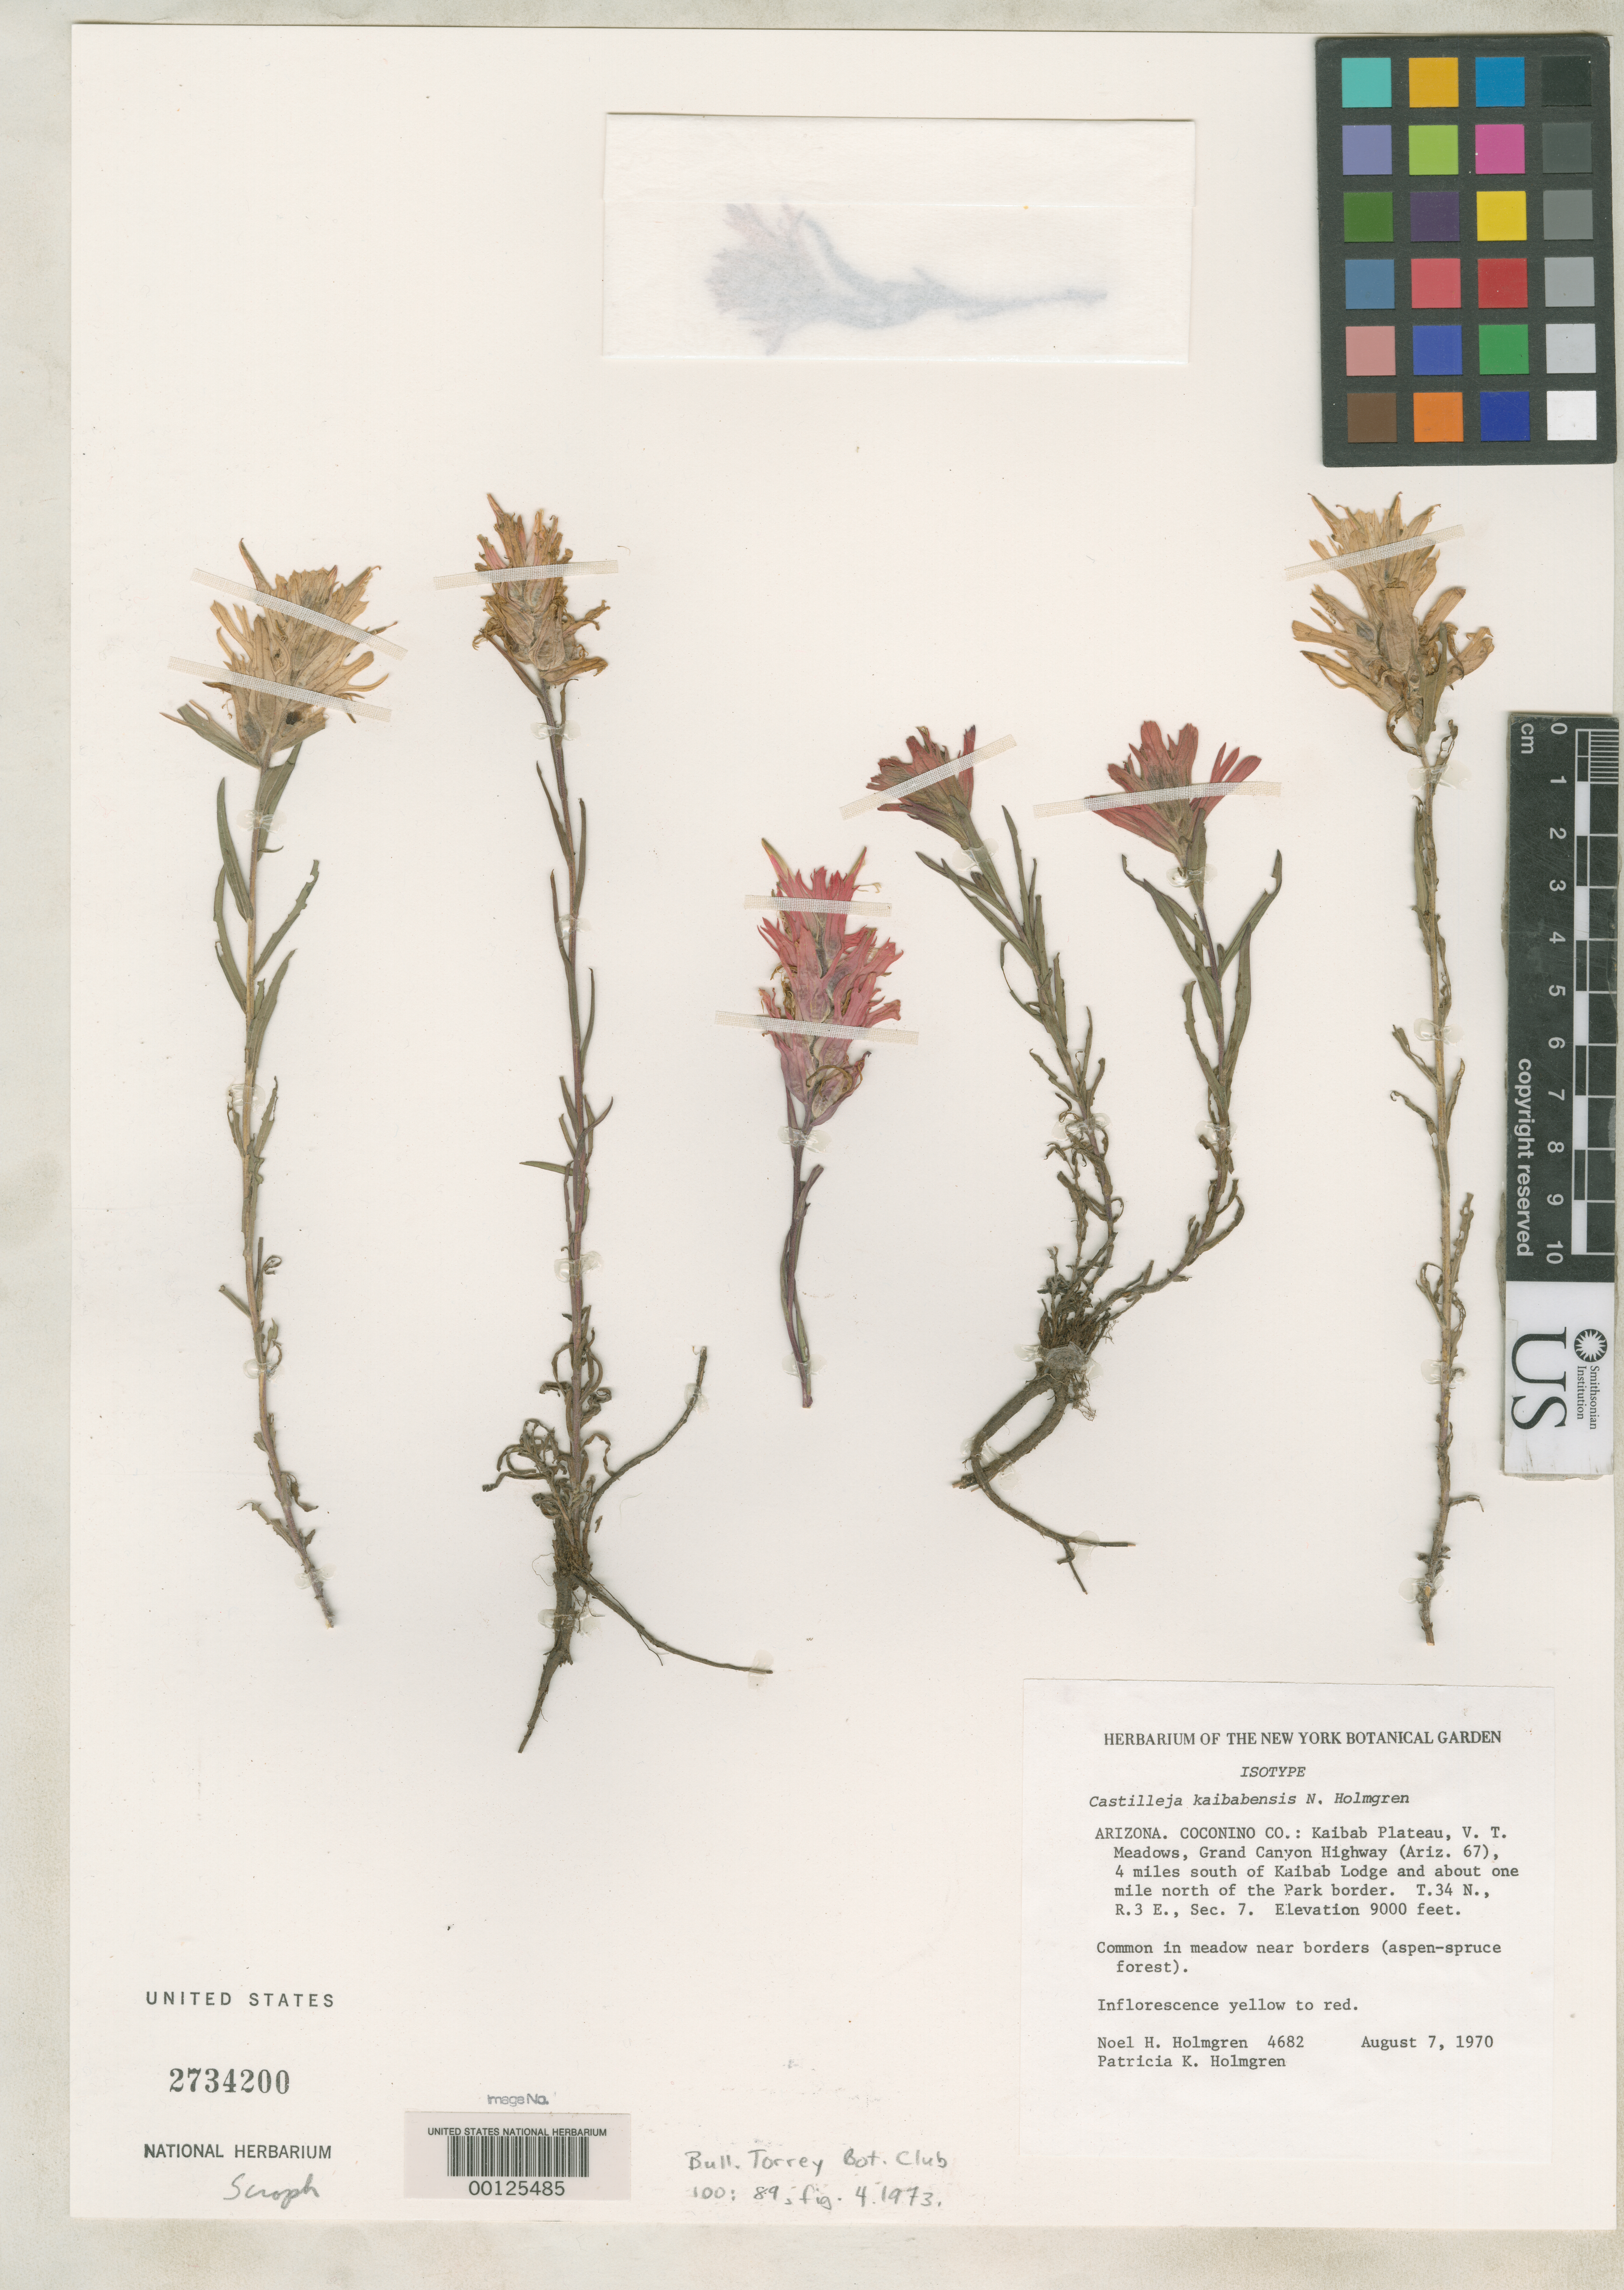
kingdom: Plantae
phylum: Tracheophyta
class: Magnoliopsida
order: Lamiales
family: Orobanchaceae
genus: Castilleja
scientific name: Castilleja kaibabensis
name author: N.H. Holmgren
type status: Isotype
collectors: N. H. Holmgren & P. K. Holmgren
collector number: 4682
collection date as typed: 07 Aug 1970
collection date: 1970-08-07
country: United States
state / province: Arizona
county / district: Coconino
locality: Kaibab Plateau, Grand Canyon highway, 4 mi. south of Kaibab lodge.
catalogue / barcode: US 2734200